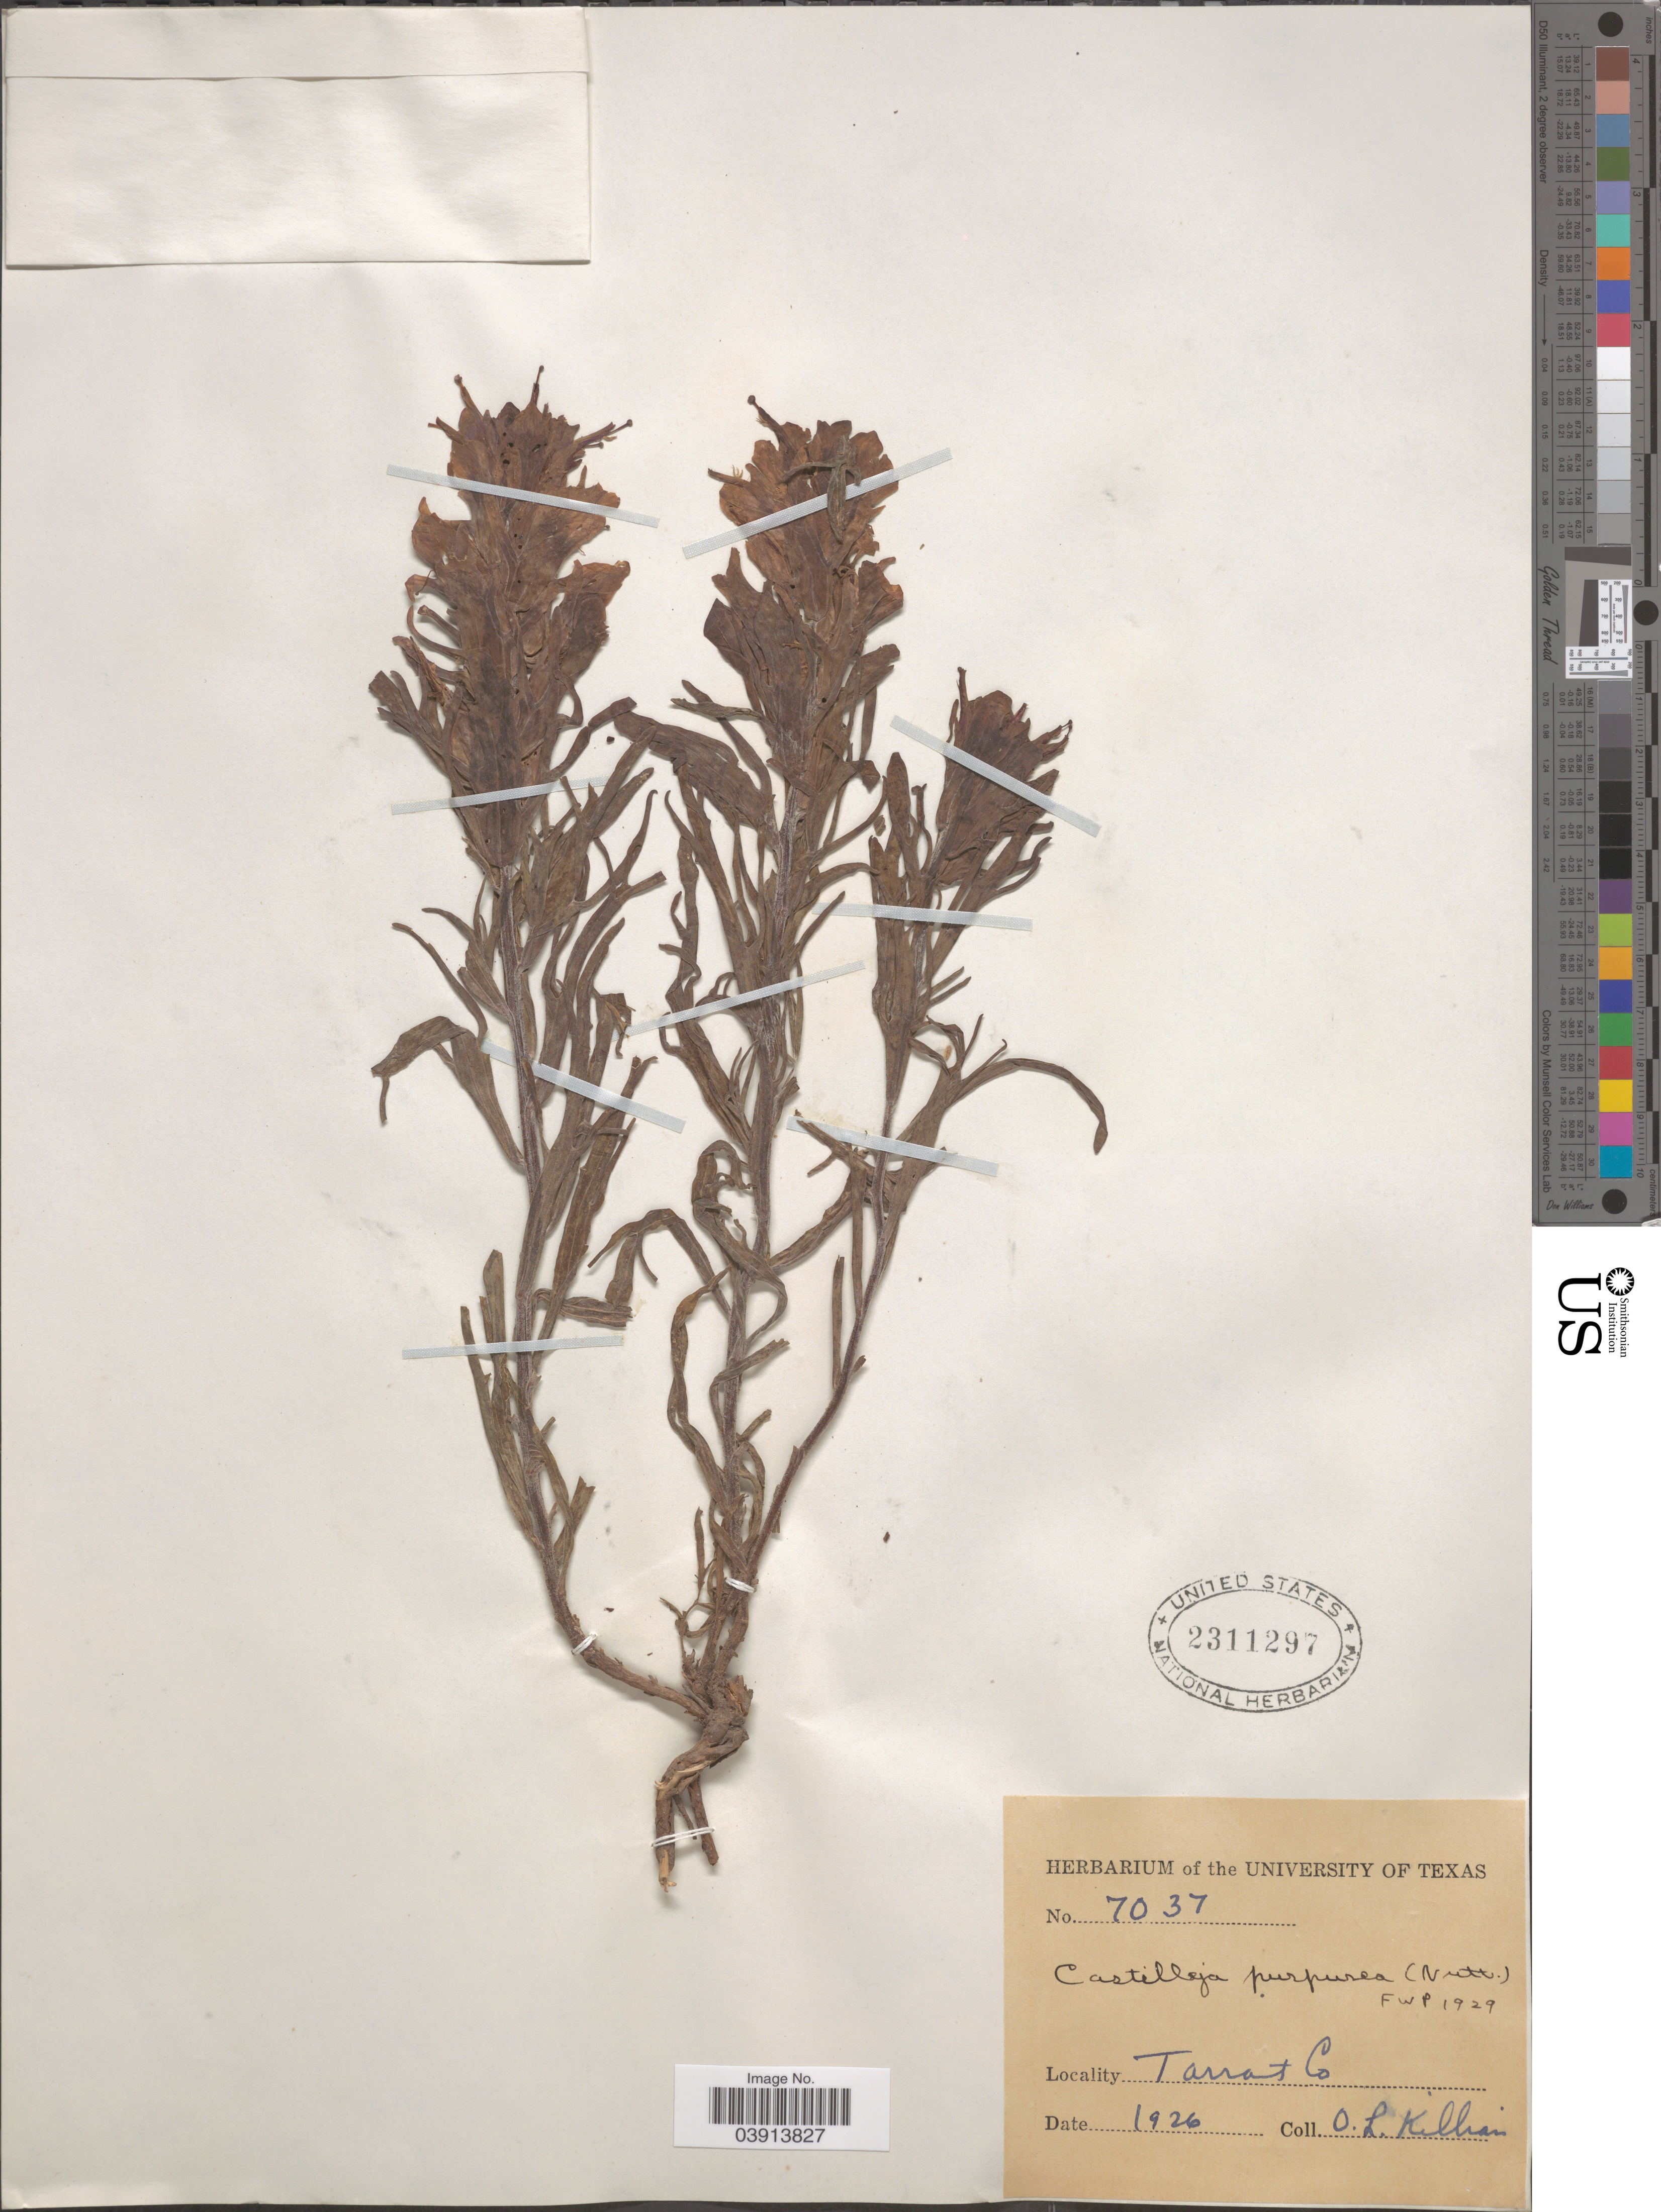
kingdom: Plantae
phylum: Tracheophyta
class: Magnoliopsida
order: Lamiales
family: Orobanchaceae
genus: Castilleja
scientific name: Castilleja purpurea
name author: (Nutt.) G. Don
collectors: O. Killian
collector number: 7037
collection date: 1926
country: United States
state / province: Texas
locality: Tarrant Co.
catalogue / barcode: US 2311297